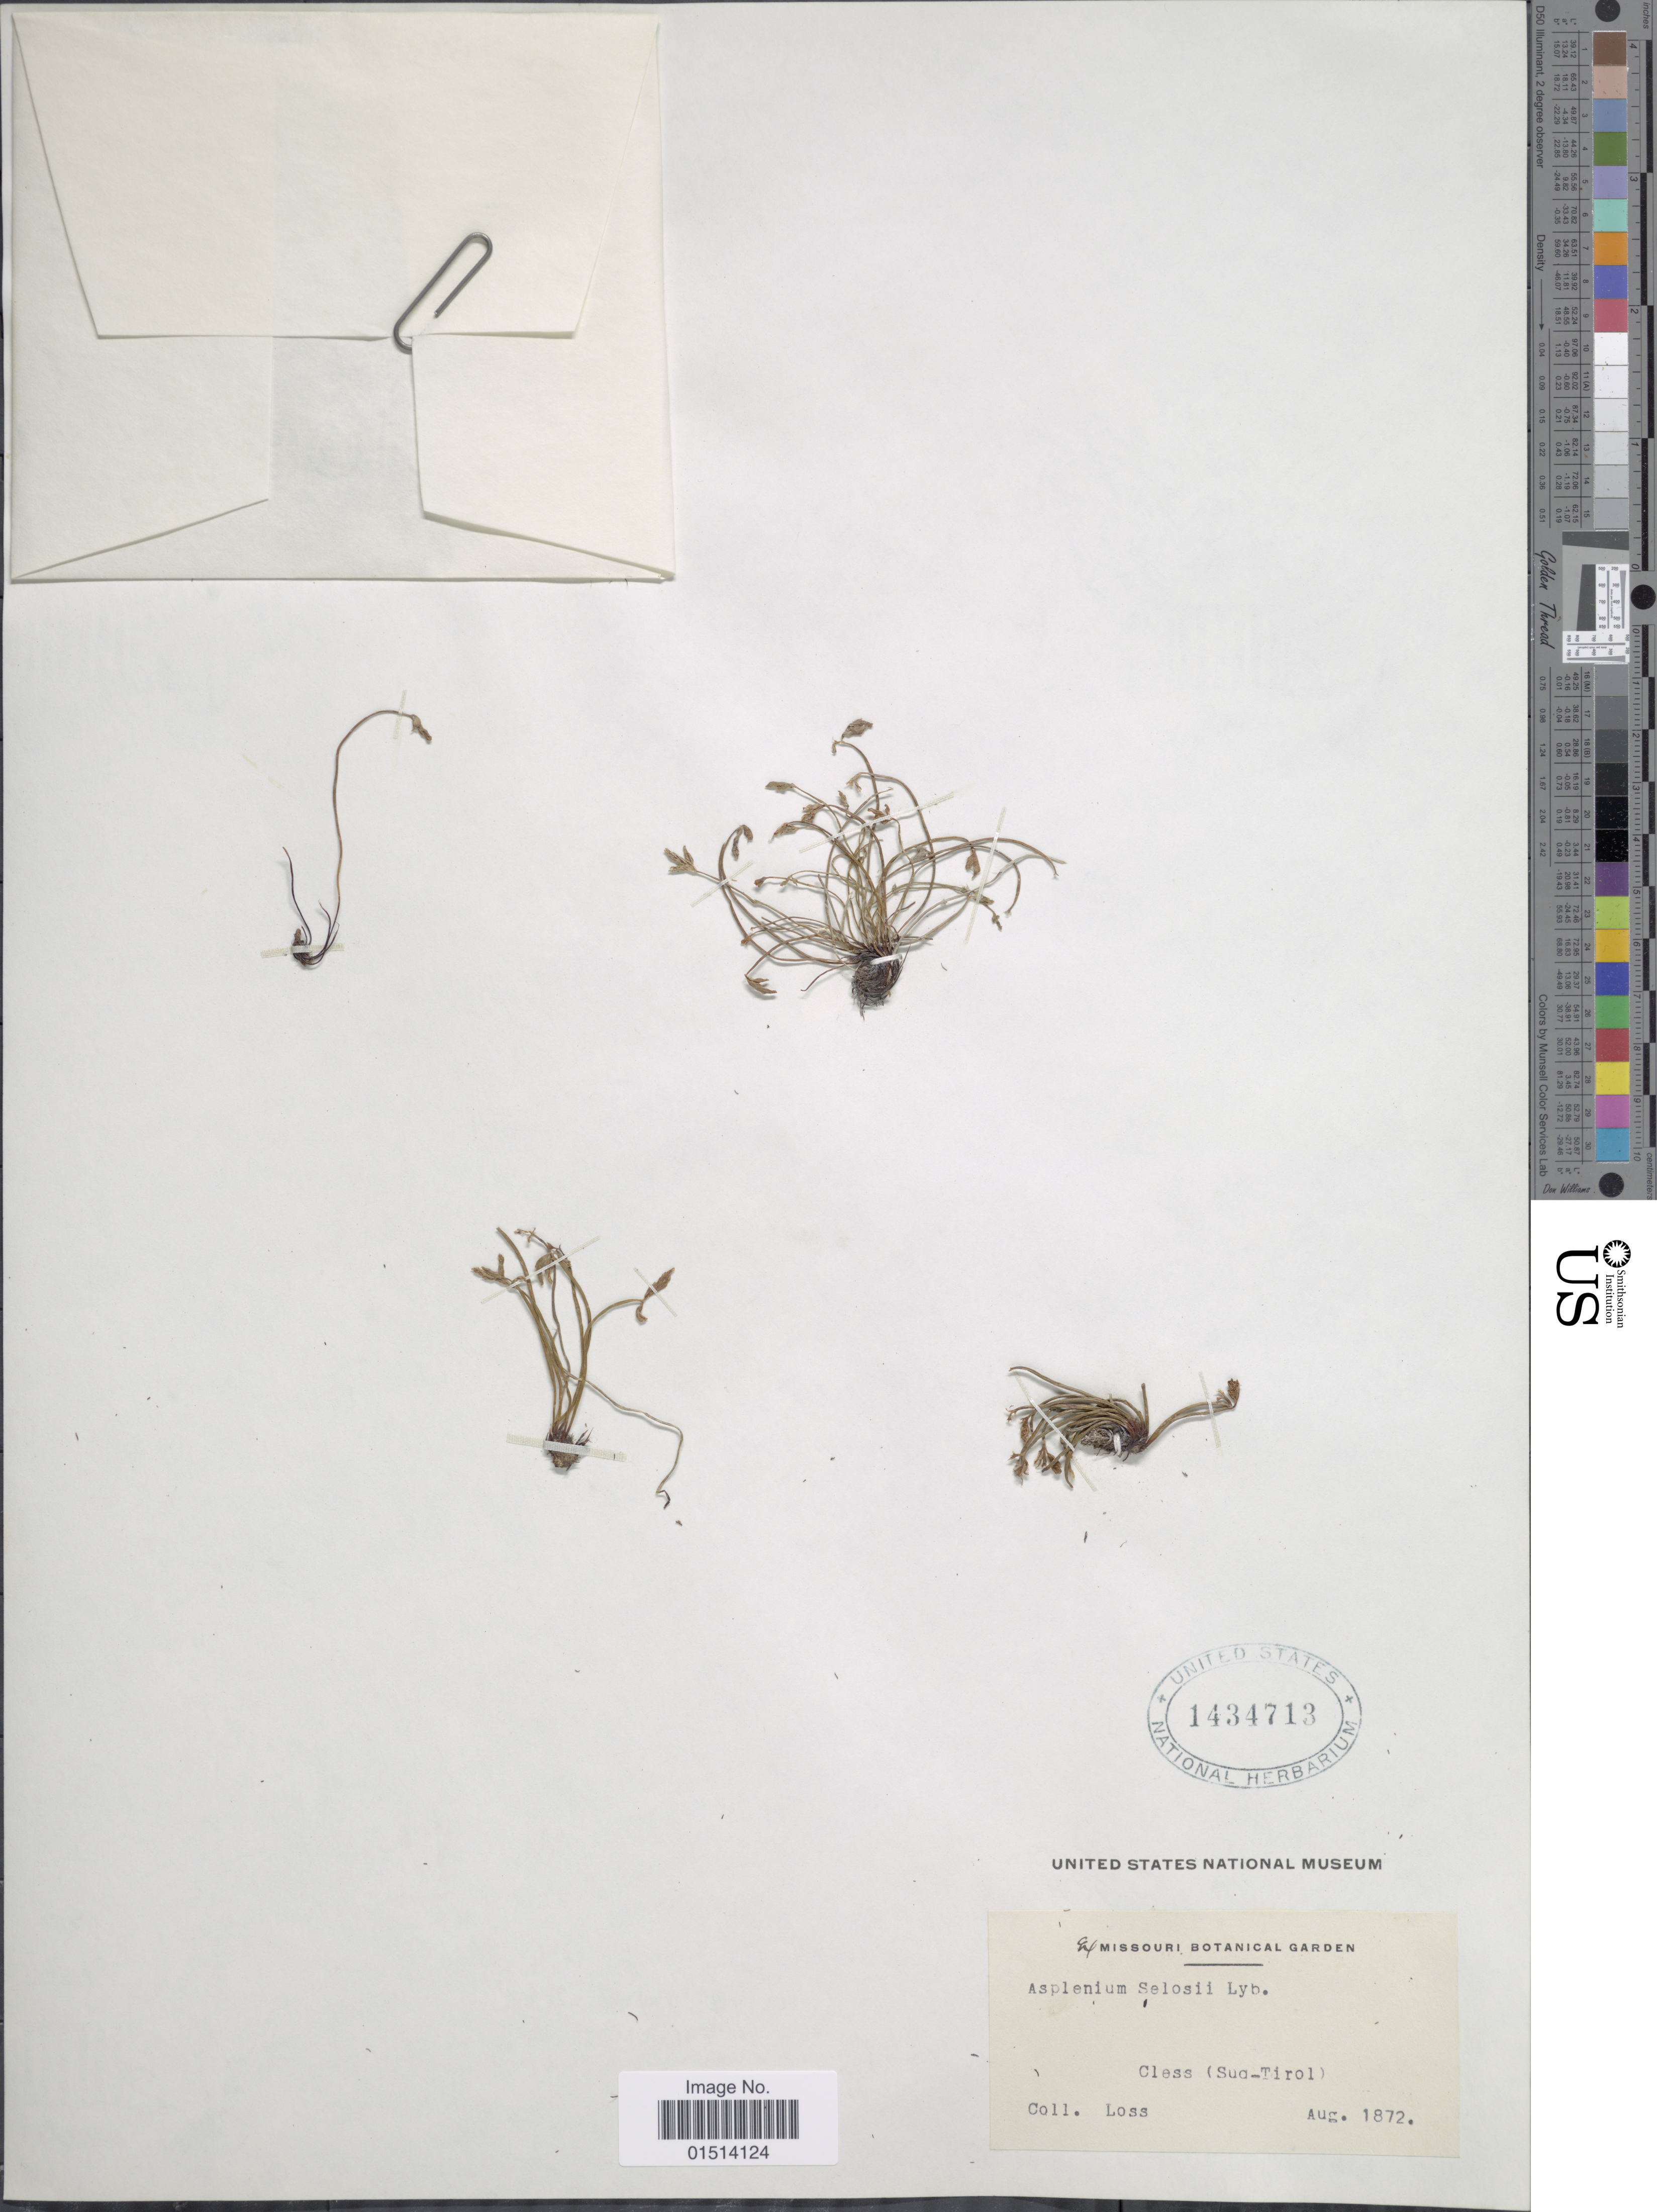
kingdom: Plantae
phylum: Tracheophyta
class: Polypodiopsida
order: Polypodiales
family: Aspleniaceae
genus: Asplenium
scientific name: Asplenium seelosii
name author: Leyb.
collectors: Loss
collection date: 1872-08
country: Italy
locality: Cless [Cles] (Sud-Tirol)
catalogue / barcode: US 1434713